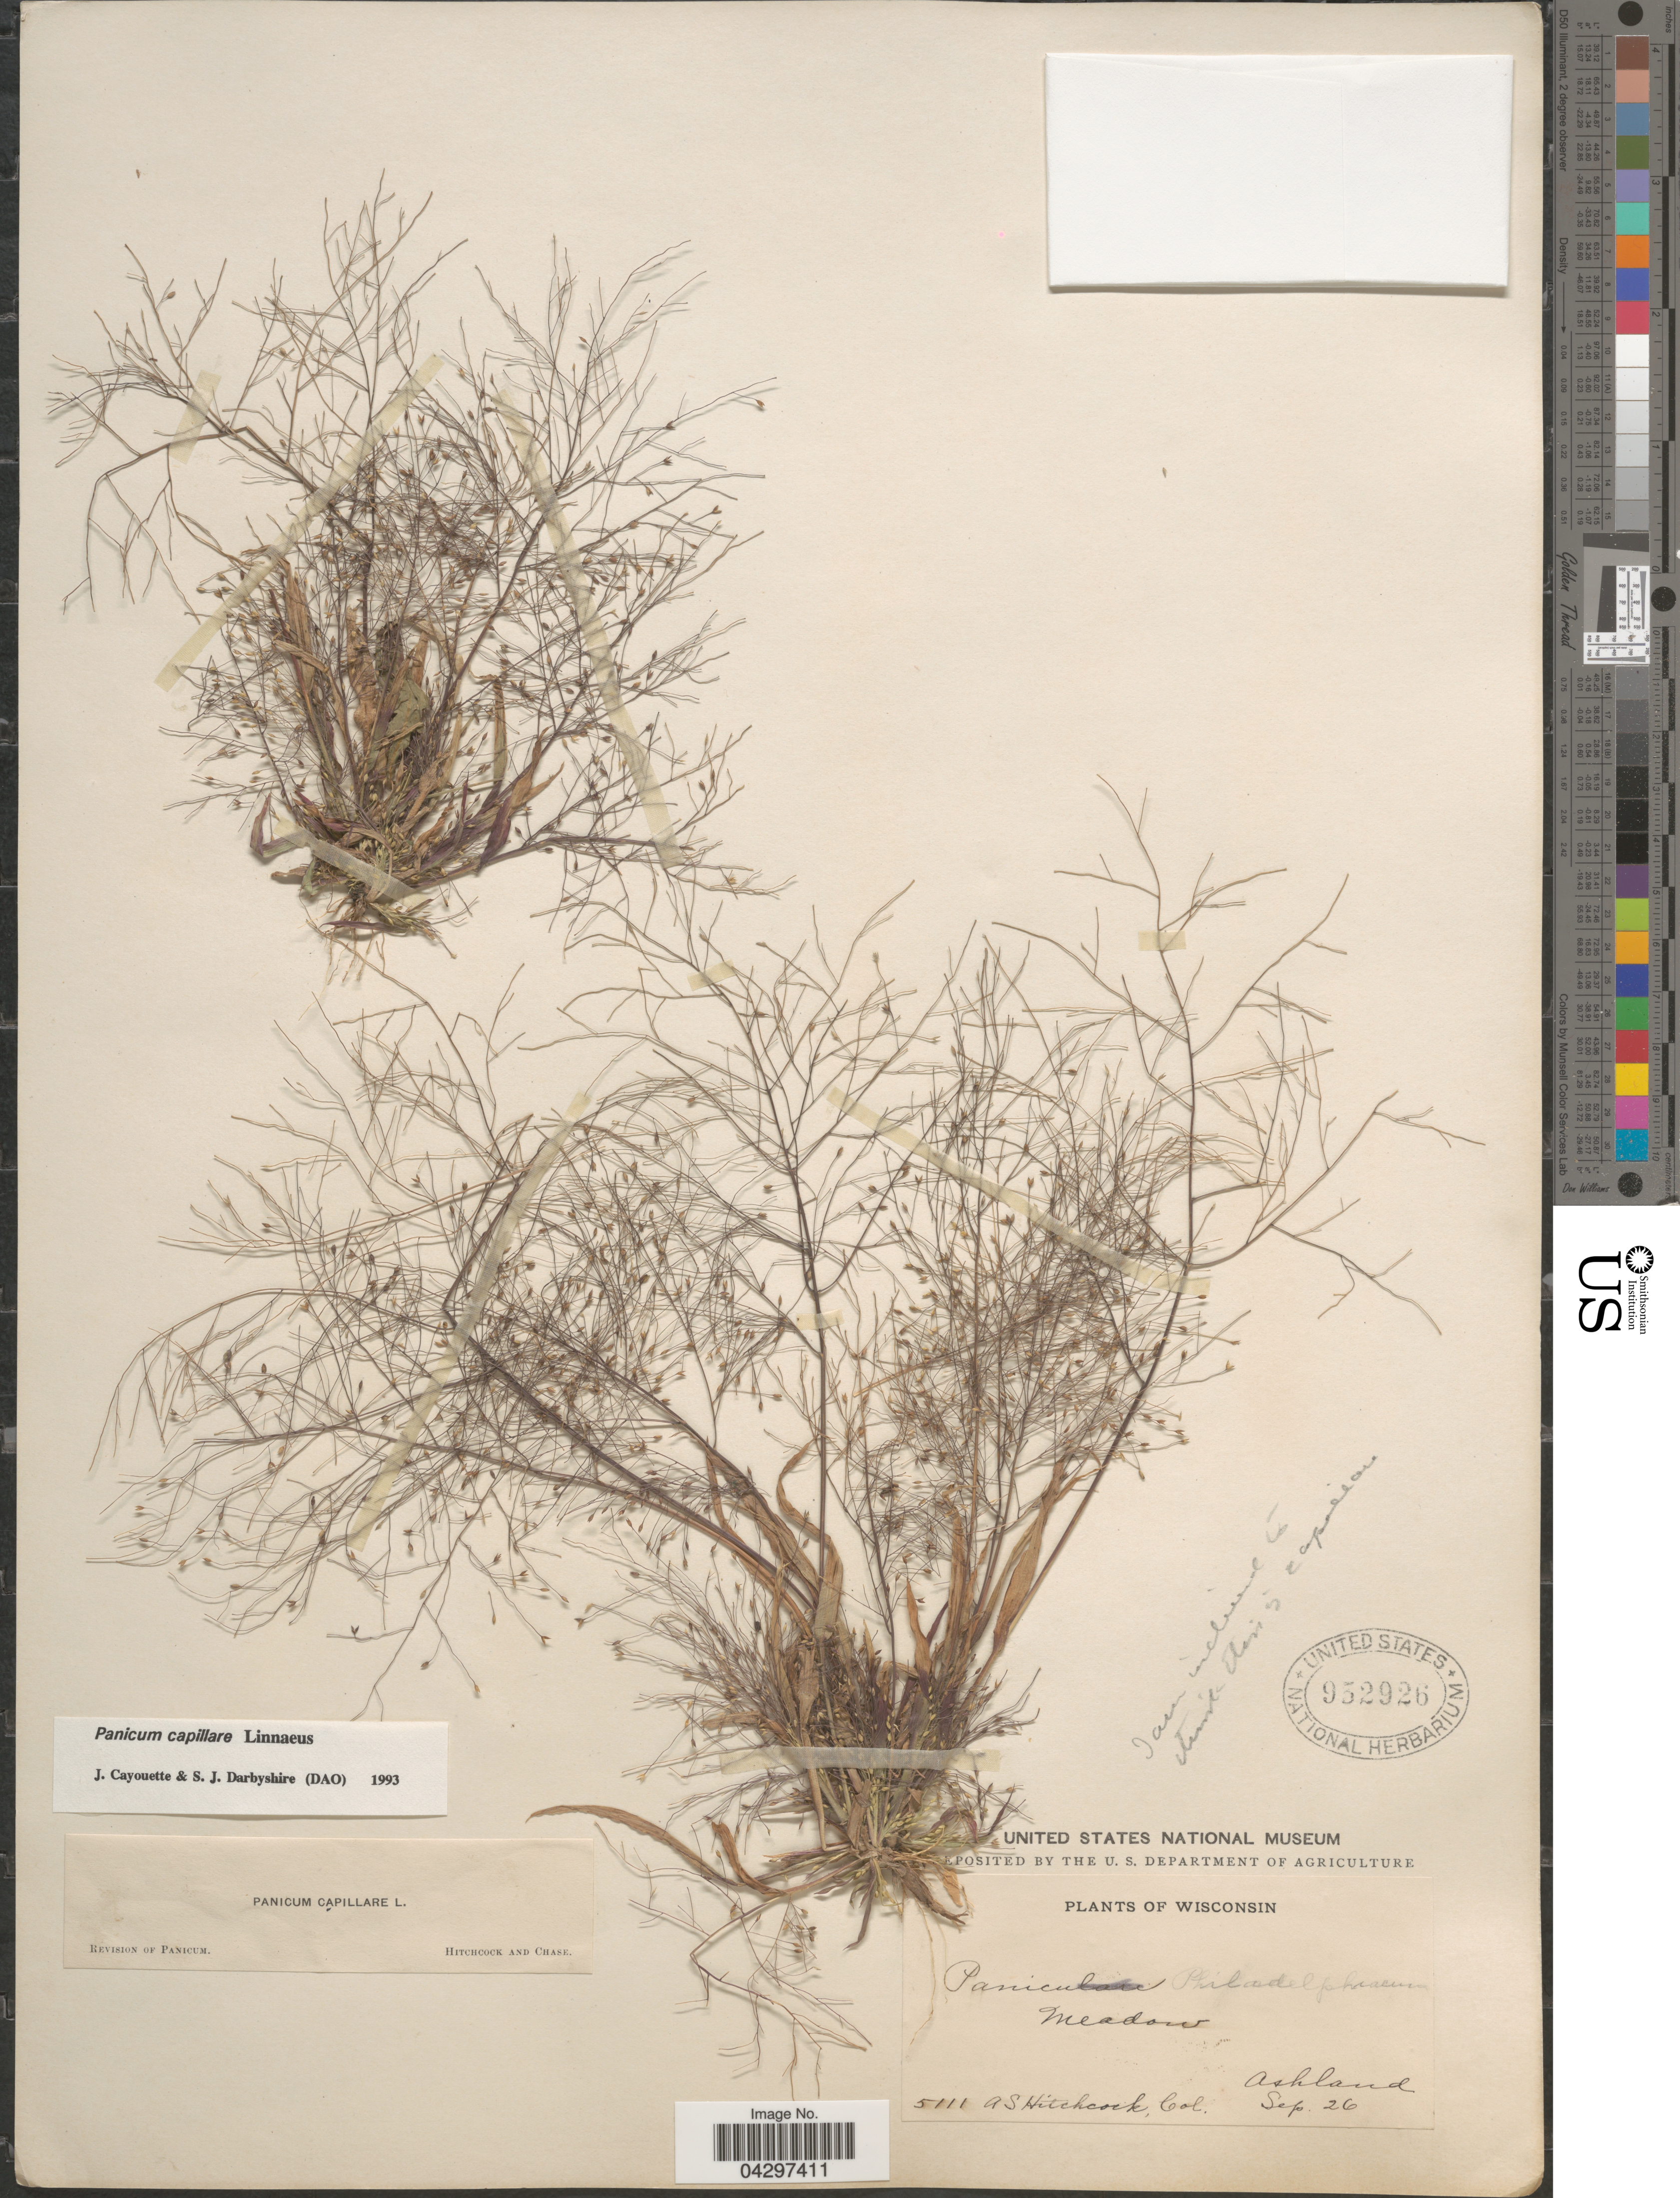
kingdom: Plantae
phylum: Tracheophyta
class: Liliopsida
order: Poales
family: Poaceae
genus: Panicum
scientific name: Panicum capillare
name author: L.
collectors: A. S. Hitchcock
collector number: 5111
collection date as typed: Transcribed d/m/y: /9/26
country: United States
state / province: Wisconsin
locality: Ashland.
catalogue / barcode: US 952926